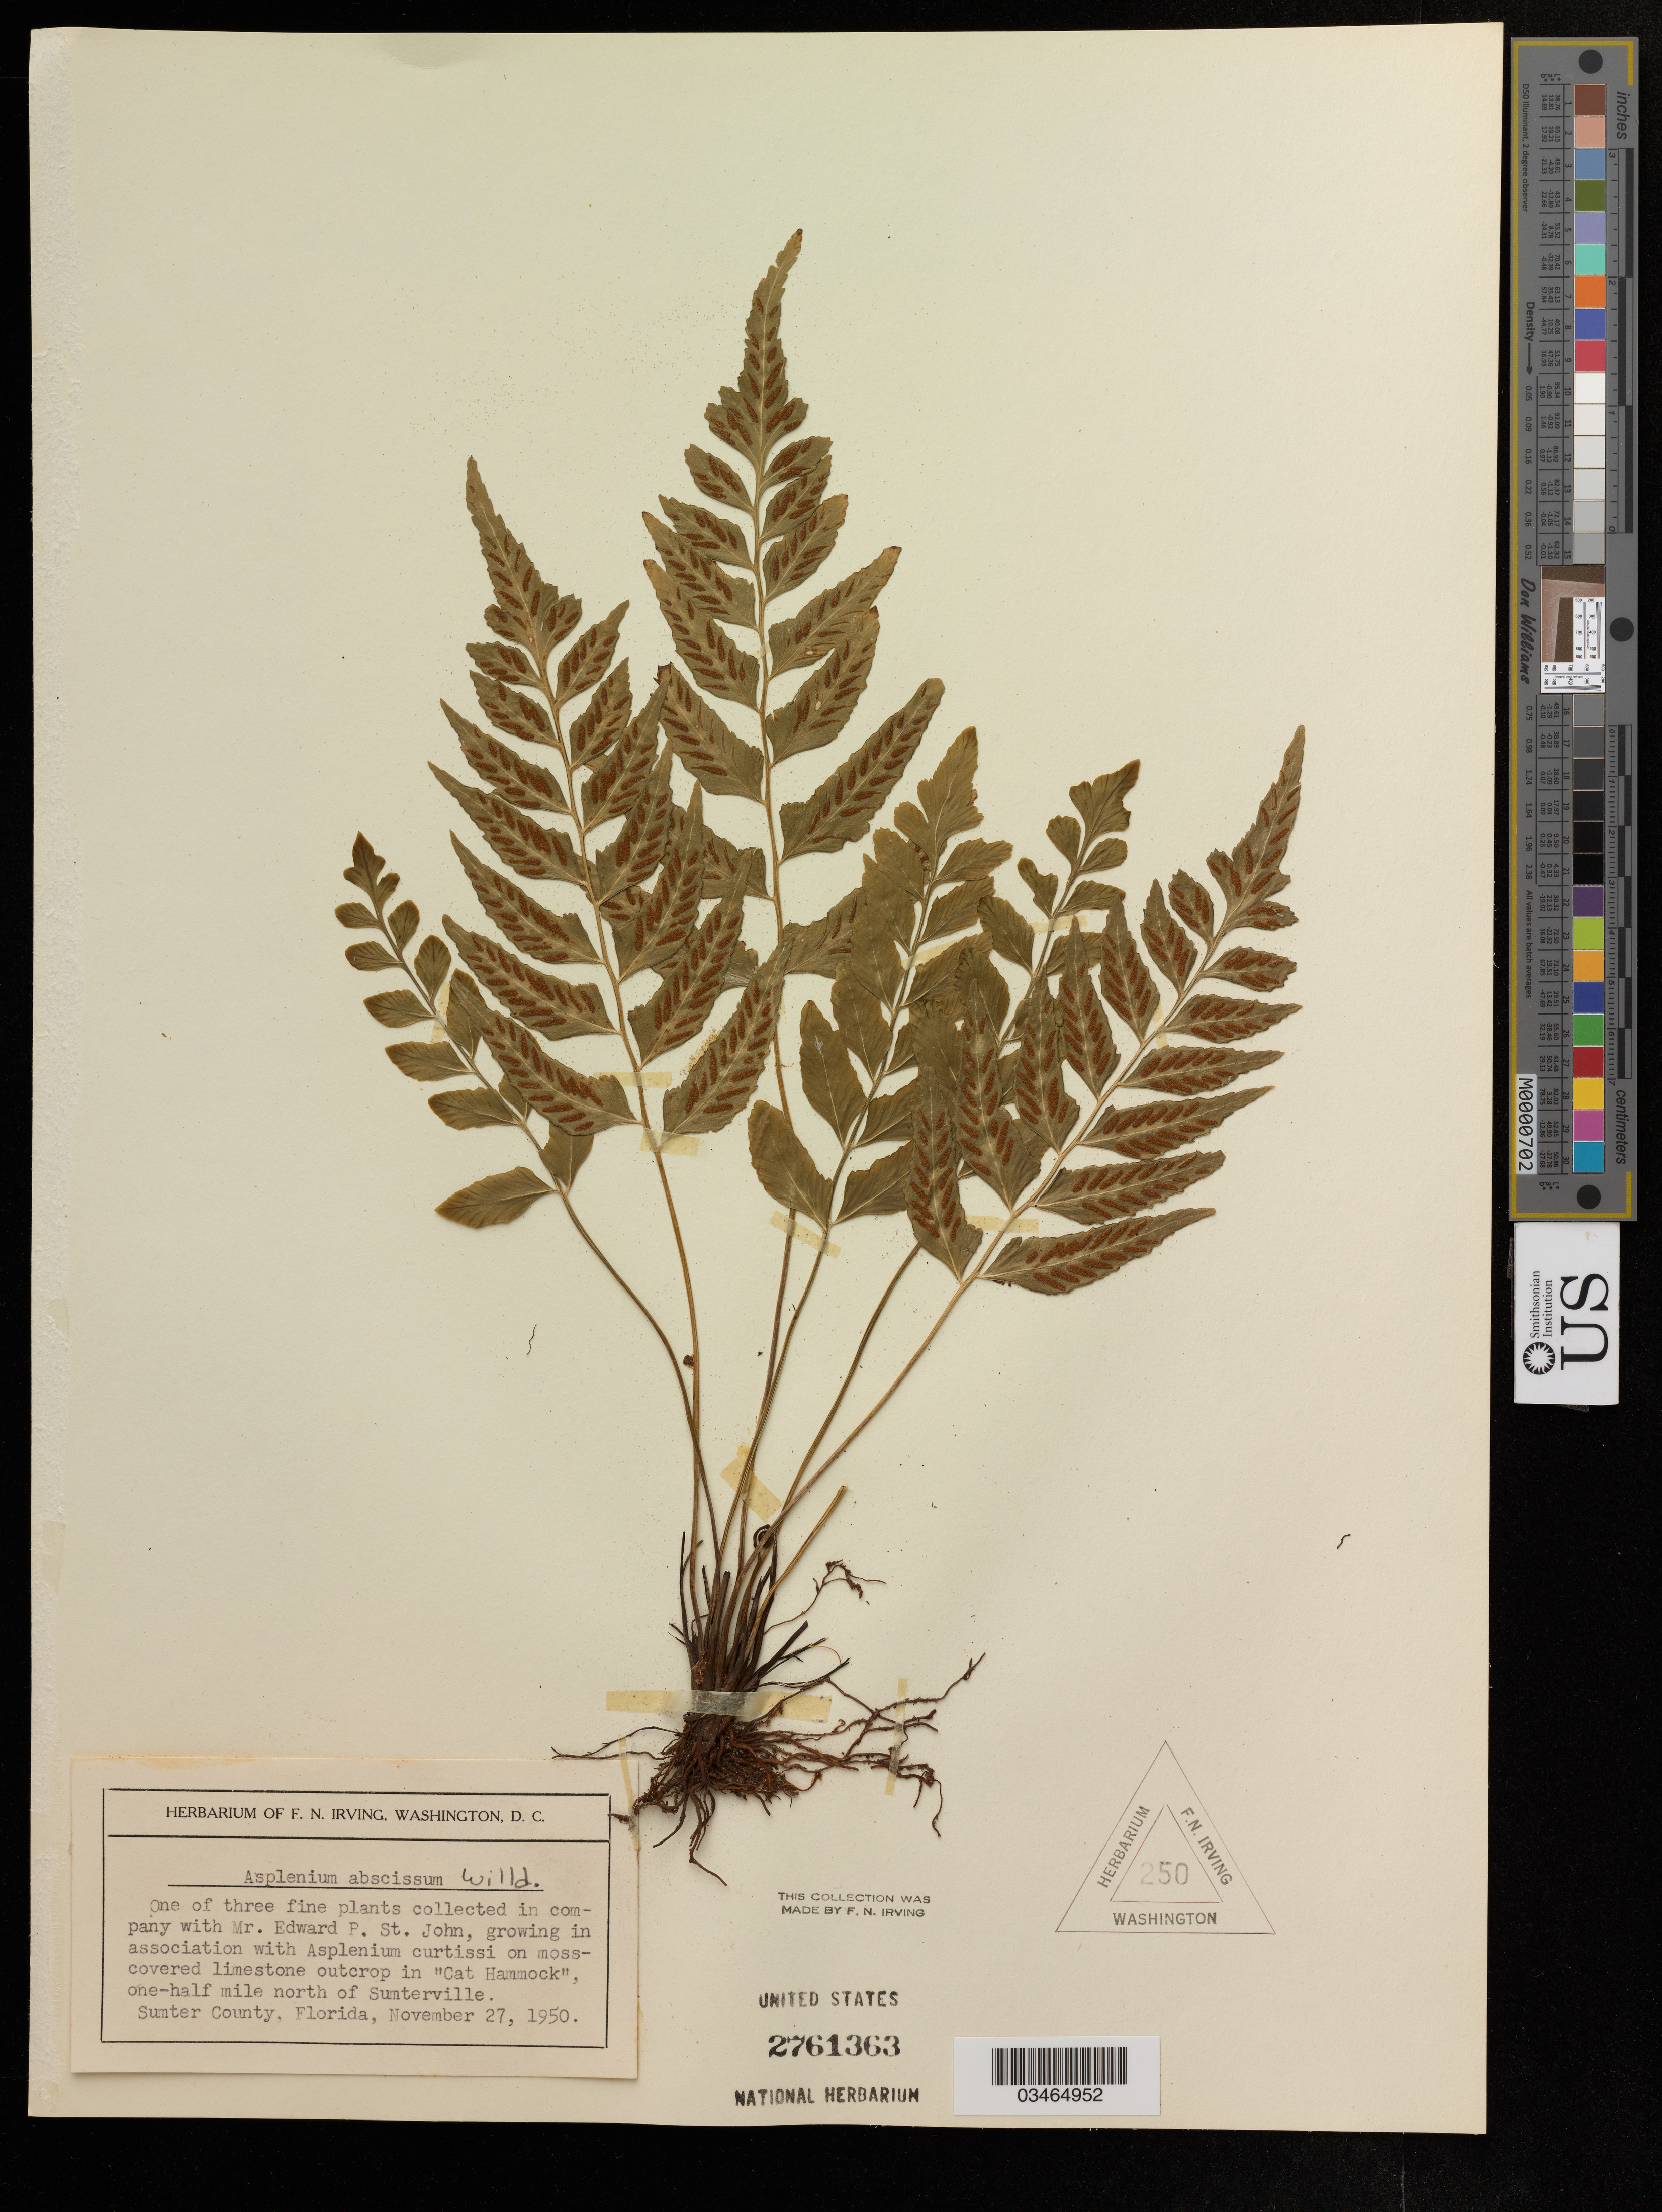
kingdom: Plantae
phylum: Tracheophyta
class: Polypodiopsida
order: Polypodiales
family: Aspleniaceae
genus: Asplenium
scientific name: Asplenium abscissum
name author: Willd.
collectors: F. Irving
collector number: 250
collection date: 1950-11-27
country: United States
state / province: Florida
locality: one-half mile north of Sumterville. Sumter County.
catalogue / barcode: US 2761363